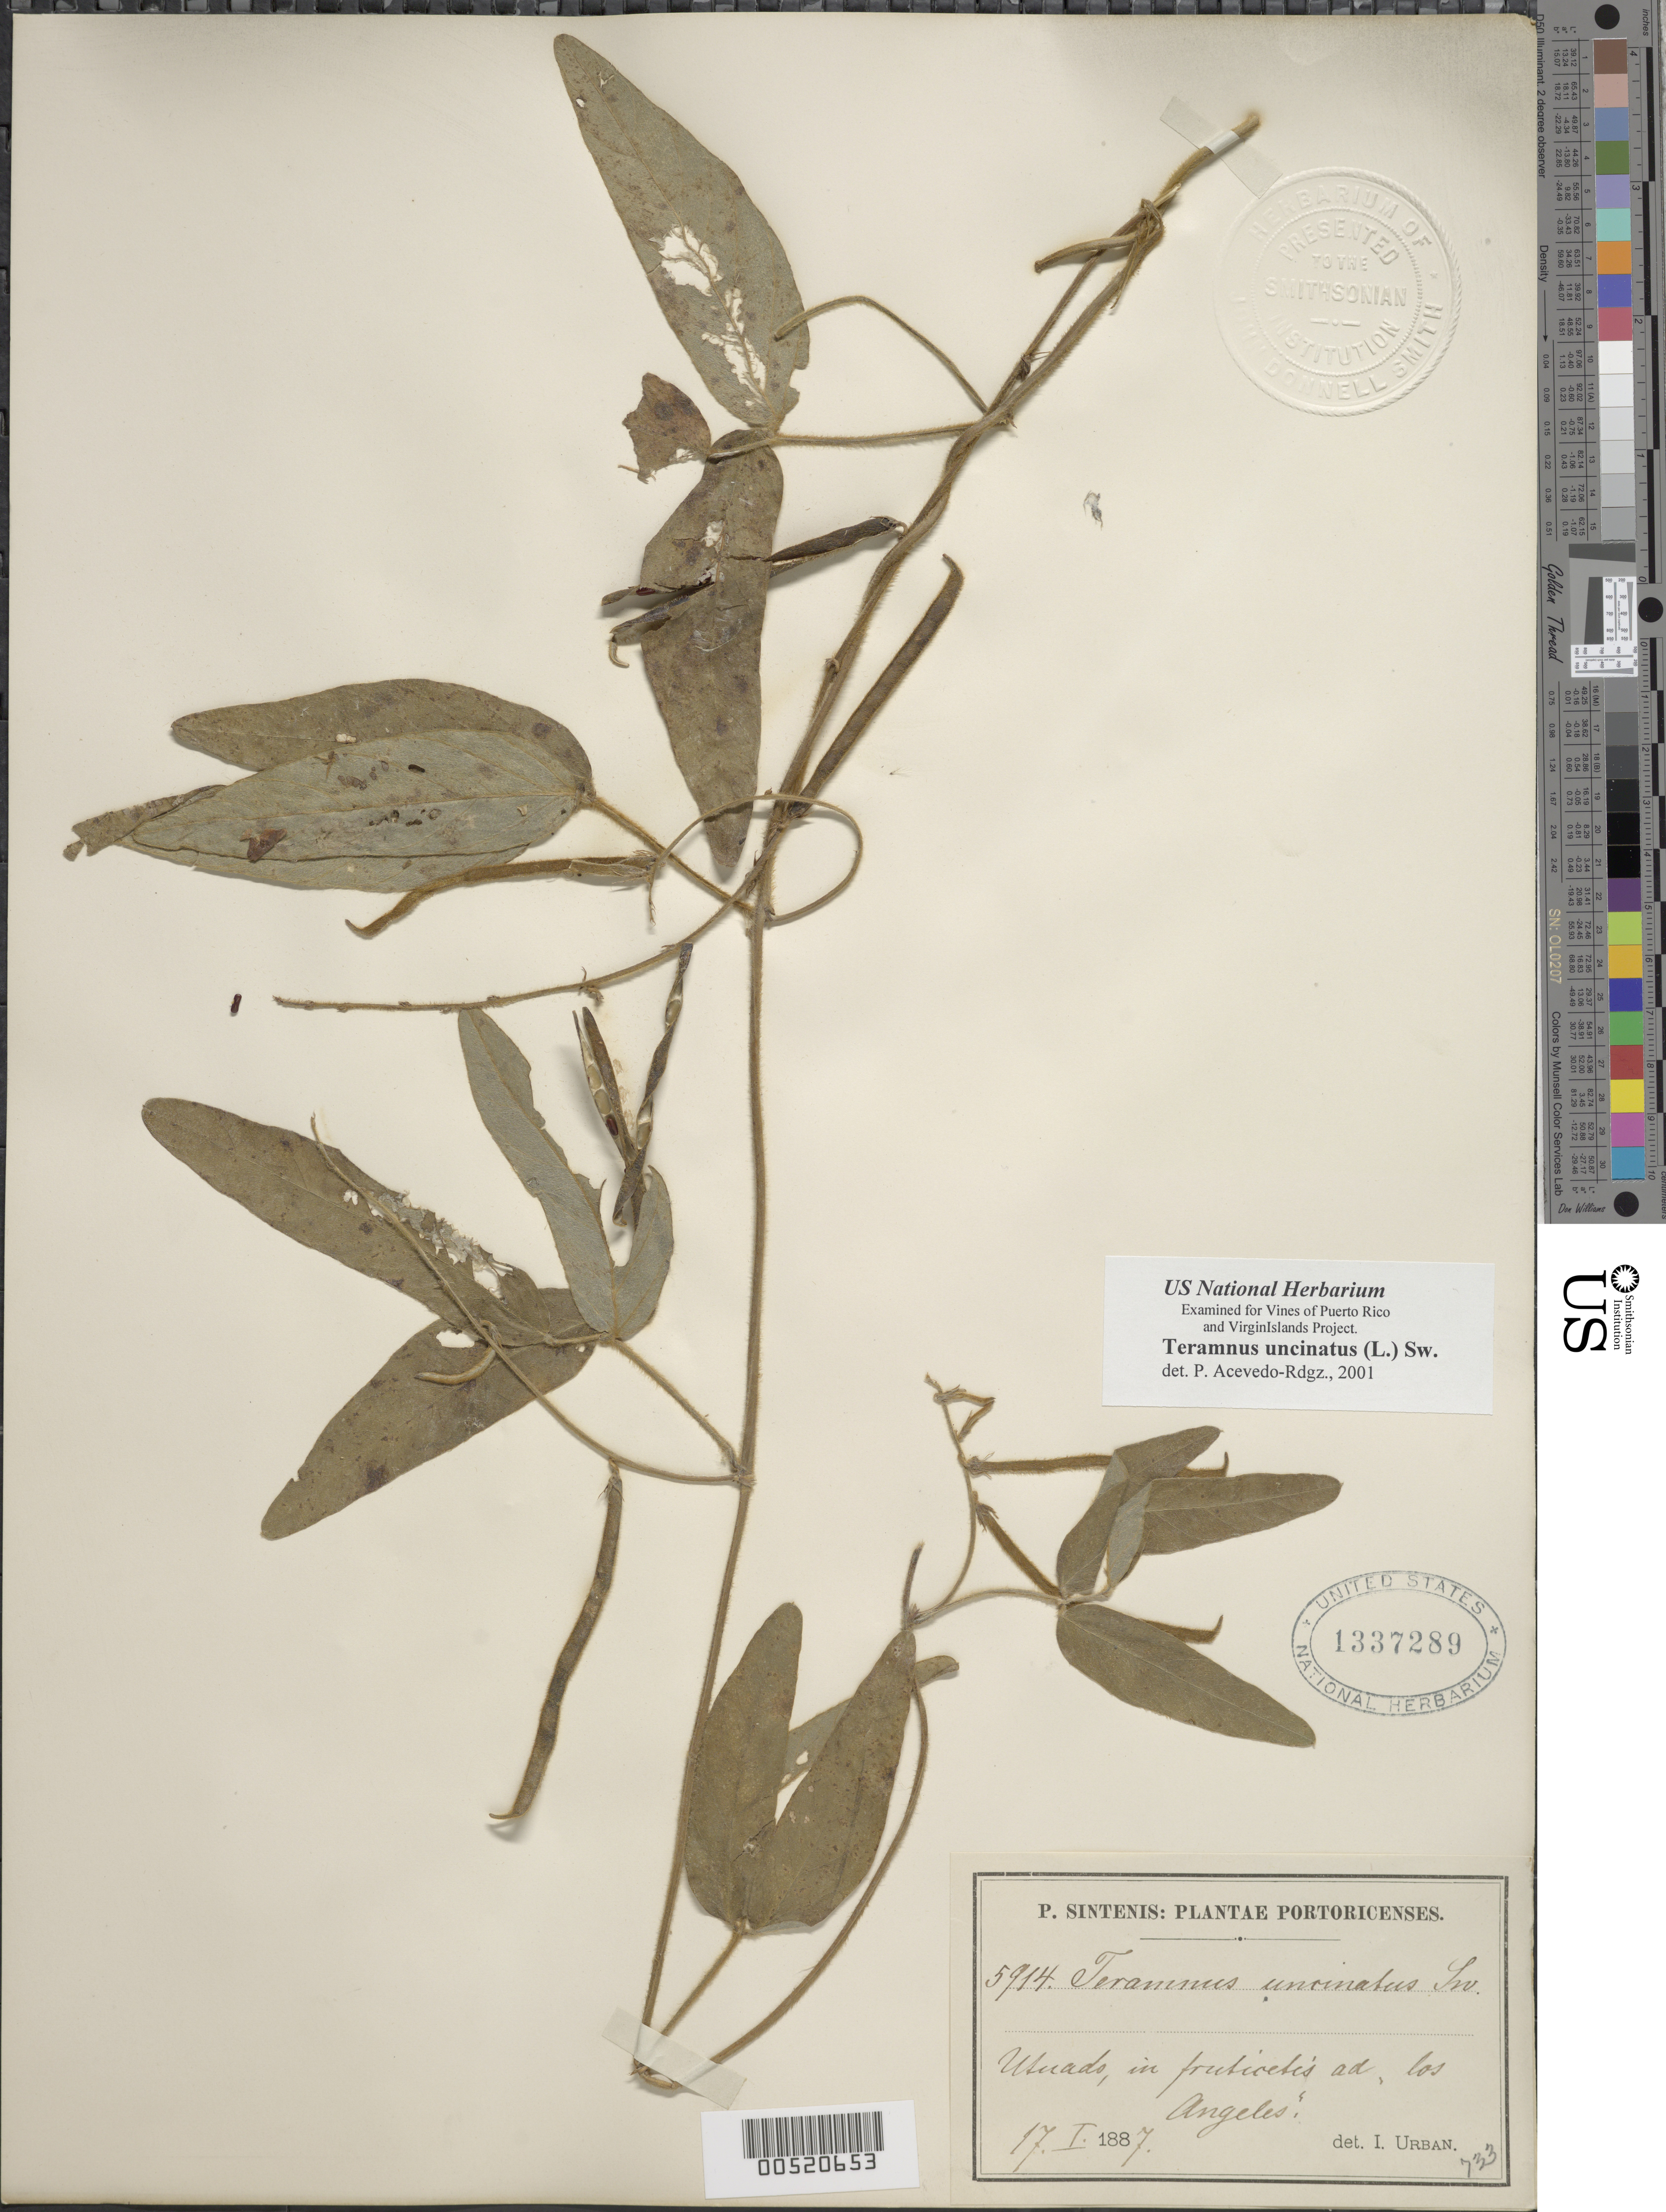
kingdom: Plantae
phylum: Tracheophyta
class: Magnoliopsida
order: Fabales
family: Fabaceae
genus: Teramnus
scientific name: Teramnus uncinatus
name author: (L.) Sw.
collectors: P. Sintenis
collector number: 5914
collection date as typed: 17 Jan 1887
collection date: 1887-01-17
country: Puerto Rico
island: Greater Antilles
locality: Utuado. In fruticetis ad los Angeles.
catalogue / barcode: US 1337289